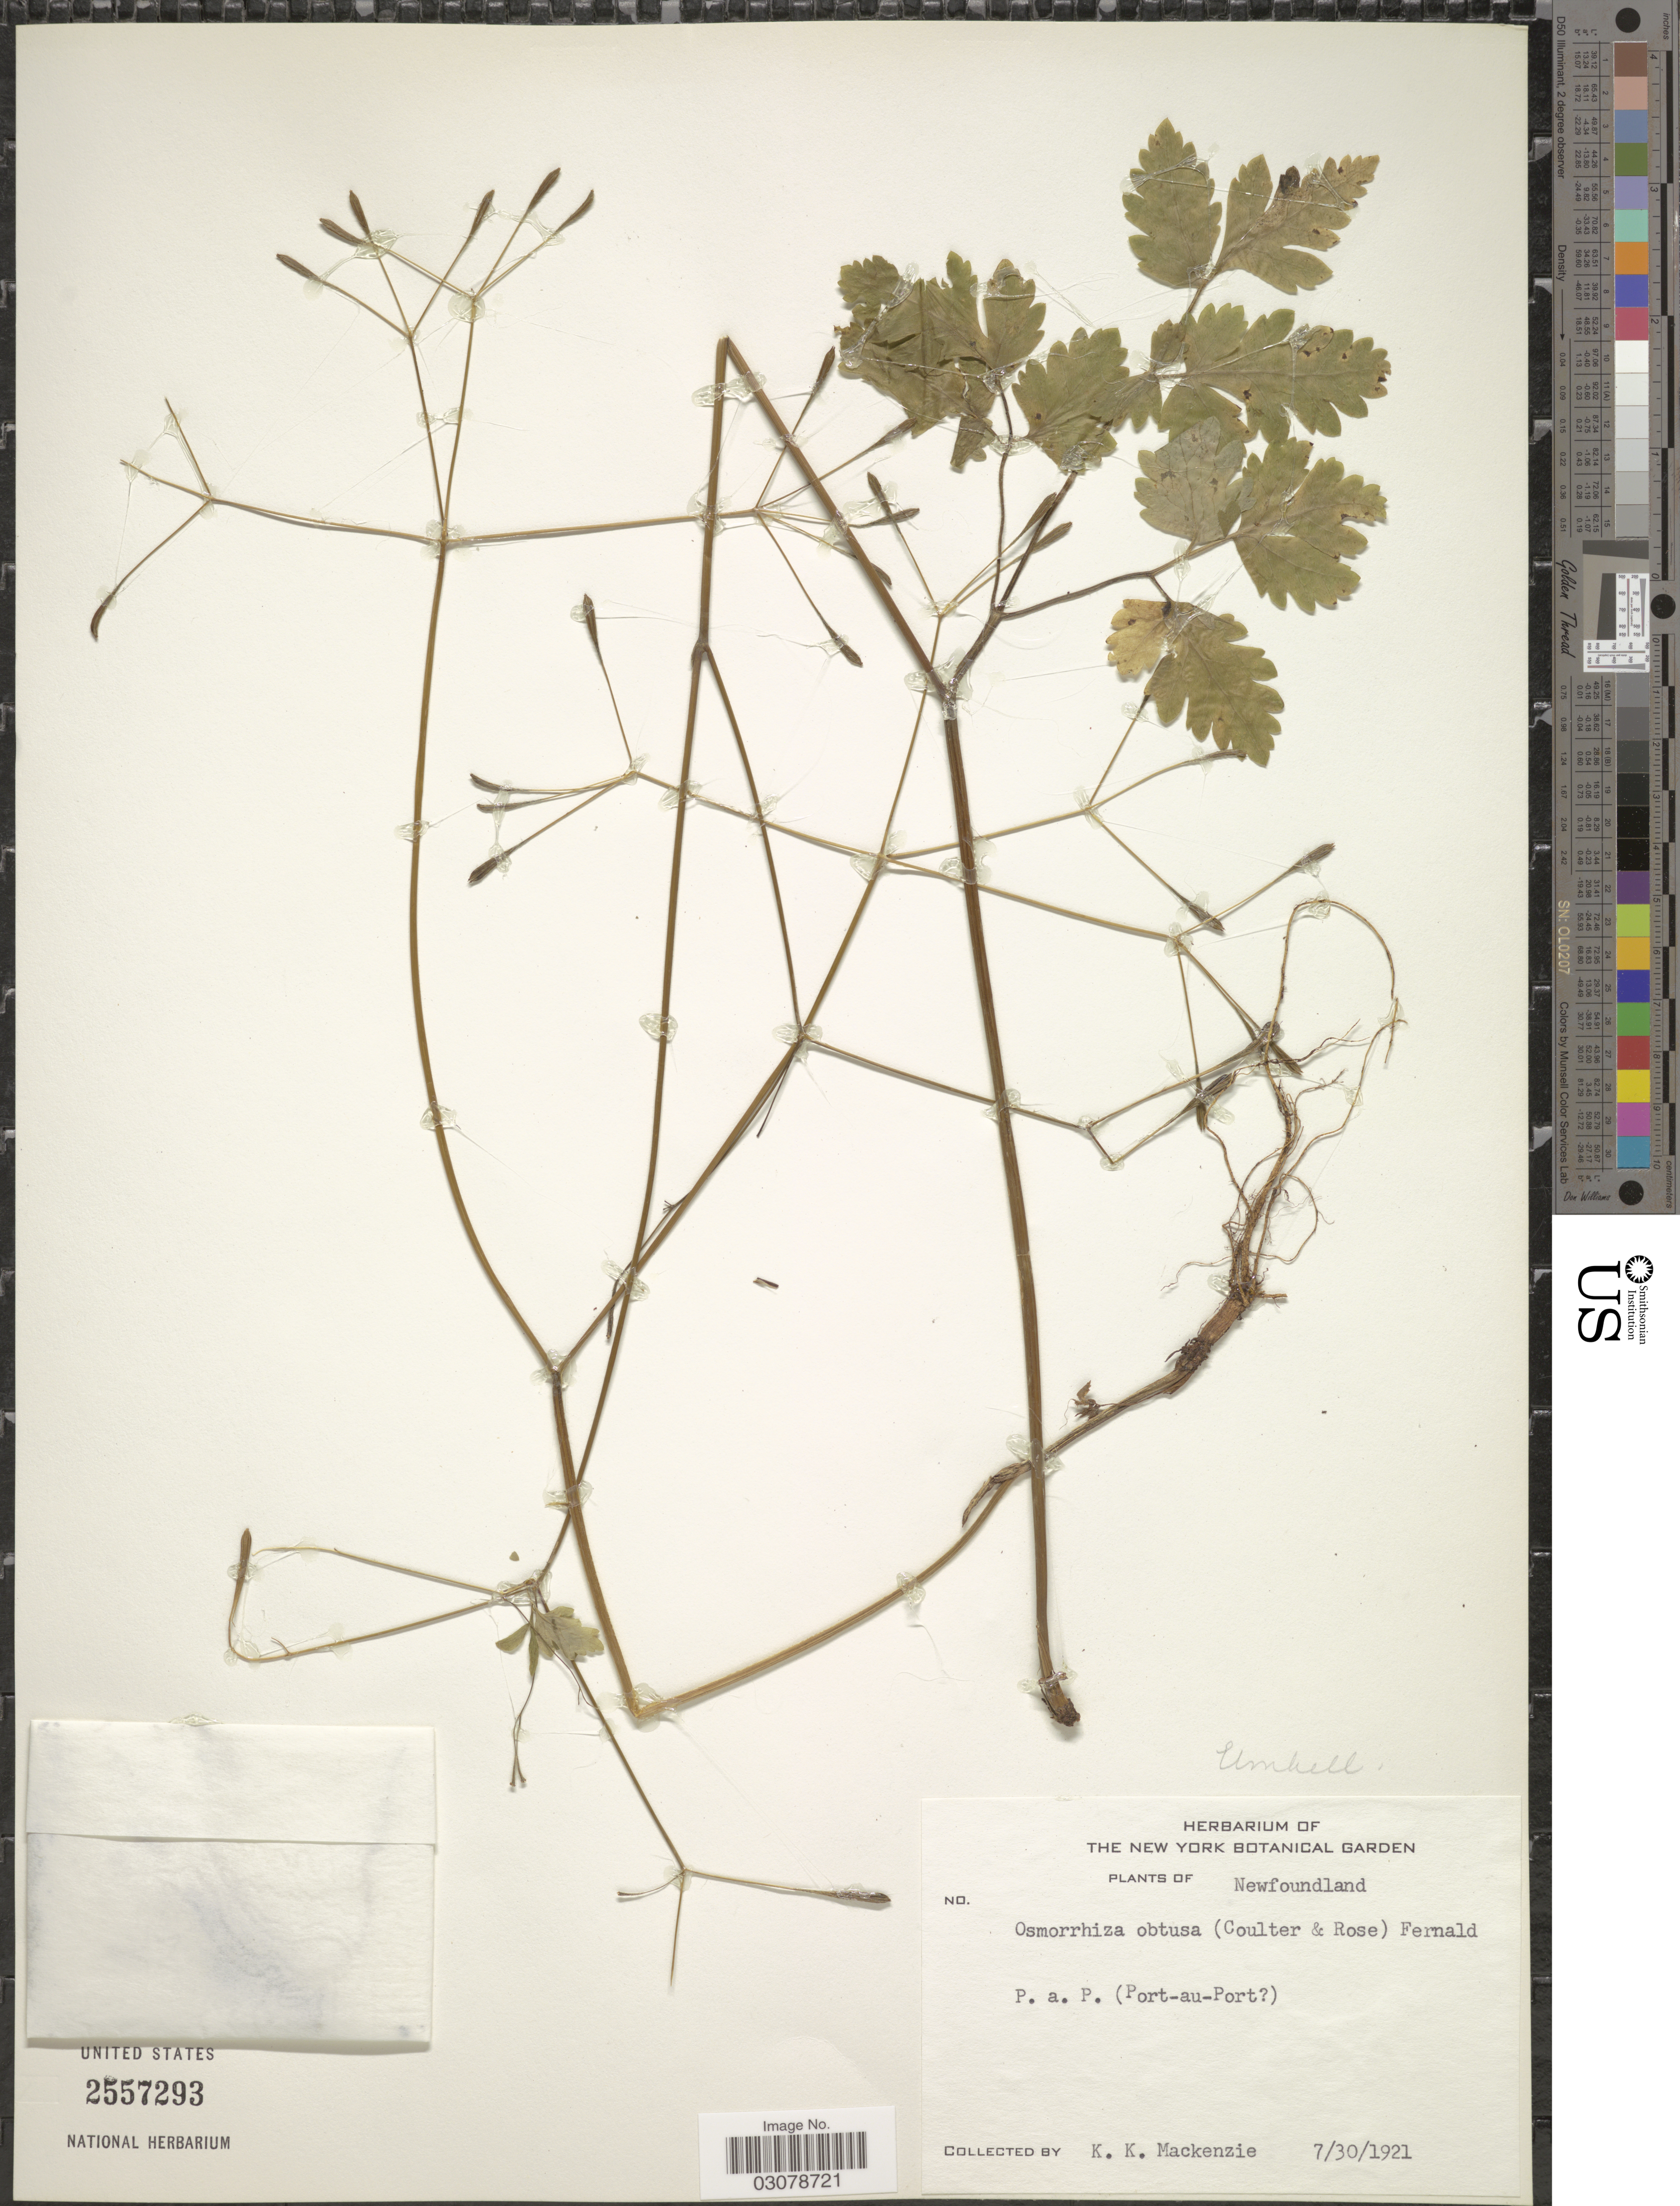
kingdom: Plantae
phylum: Tracheophyta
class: Magnoliopsida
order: Apiales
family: Apiaceae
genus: Osmorhiza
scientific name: Osmorhiza obtusa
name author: (J.M. Coult. & Rose) Fernald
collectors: K. K. Mackenzie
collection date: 1921-07-30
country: Canada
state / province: Newfoundland and Labrador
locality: P. a. P. (Port-au-Port [unsure placement]).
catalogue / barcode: US 2557293